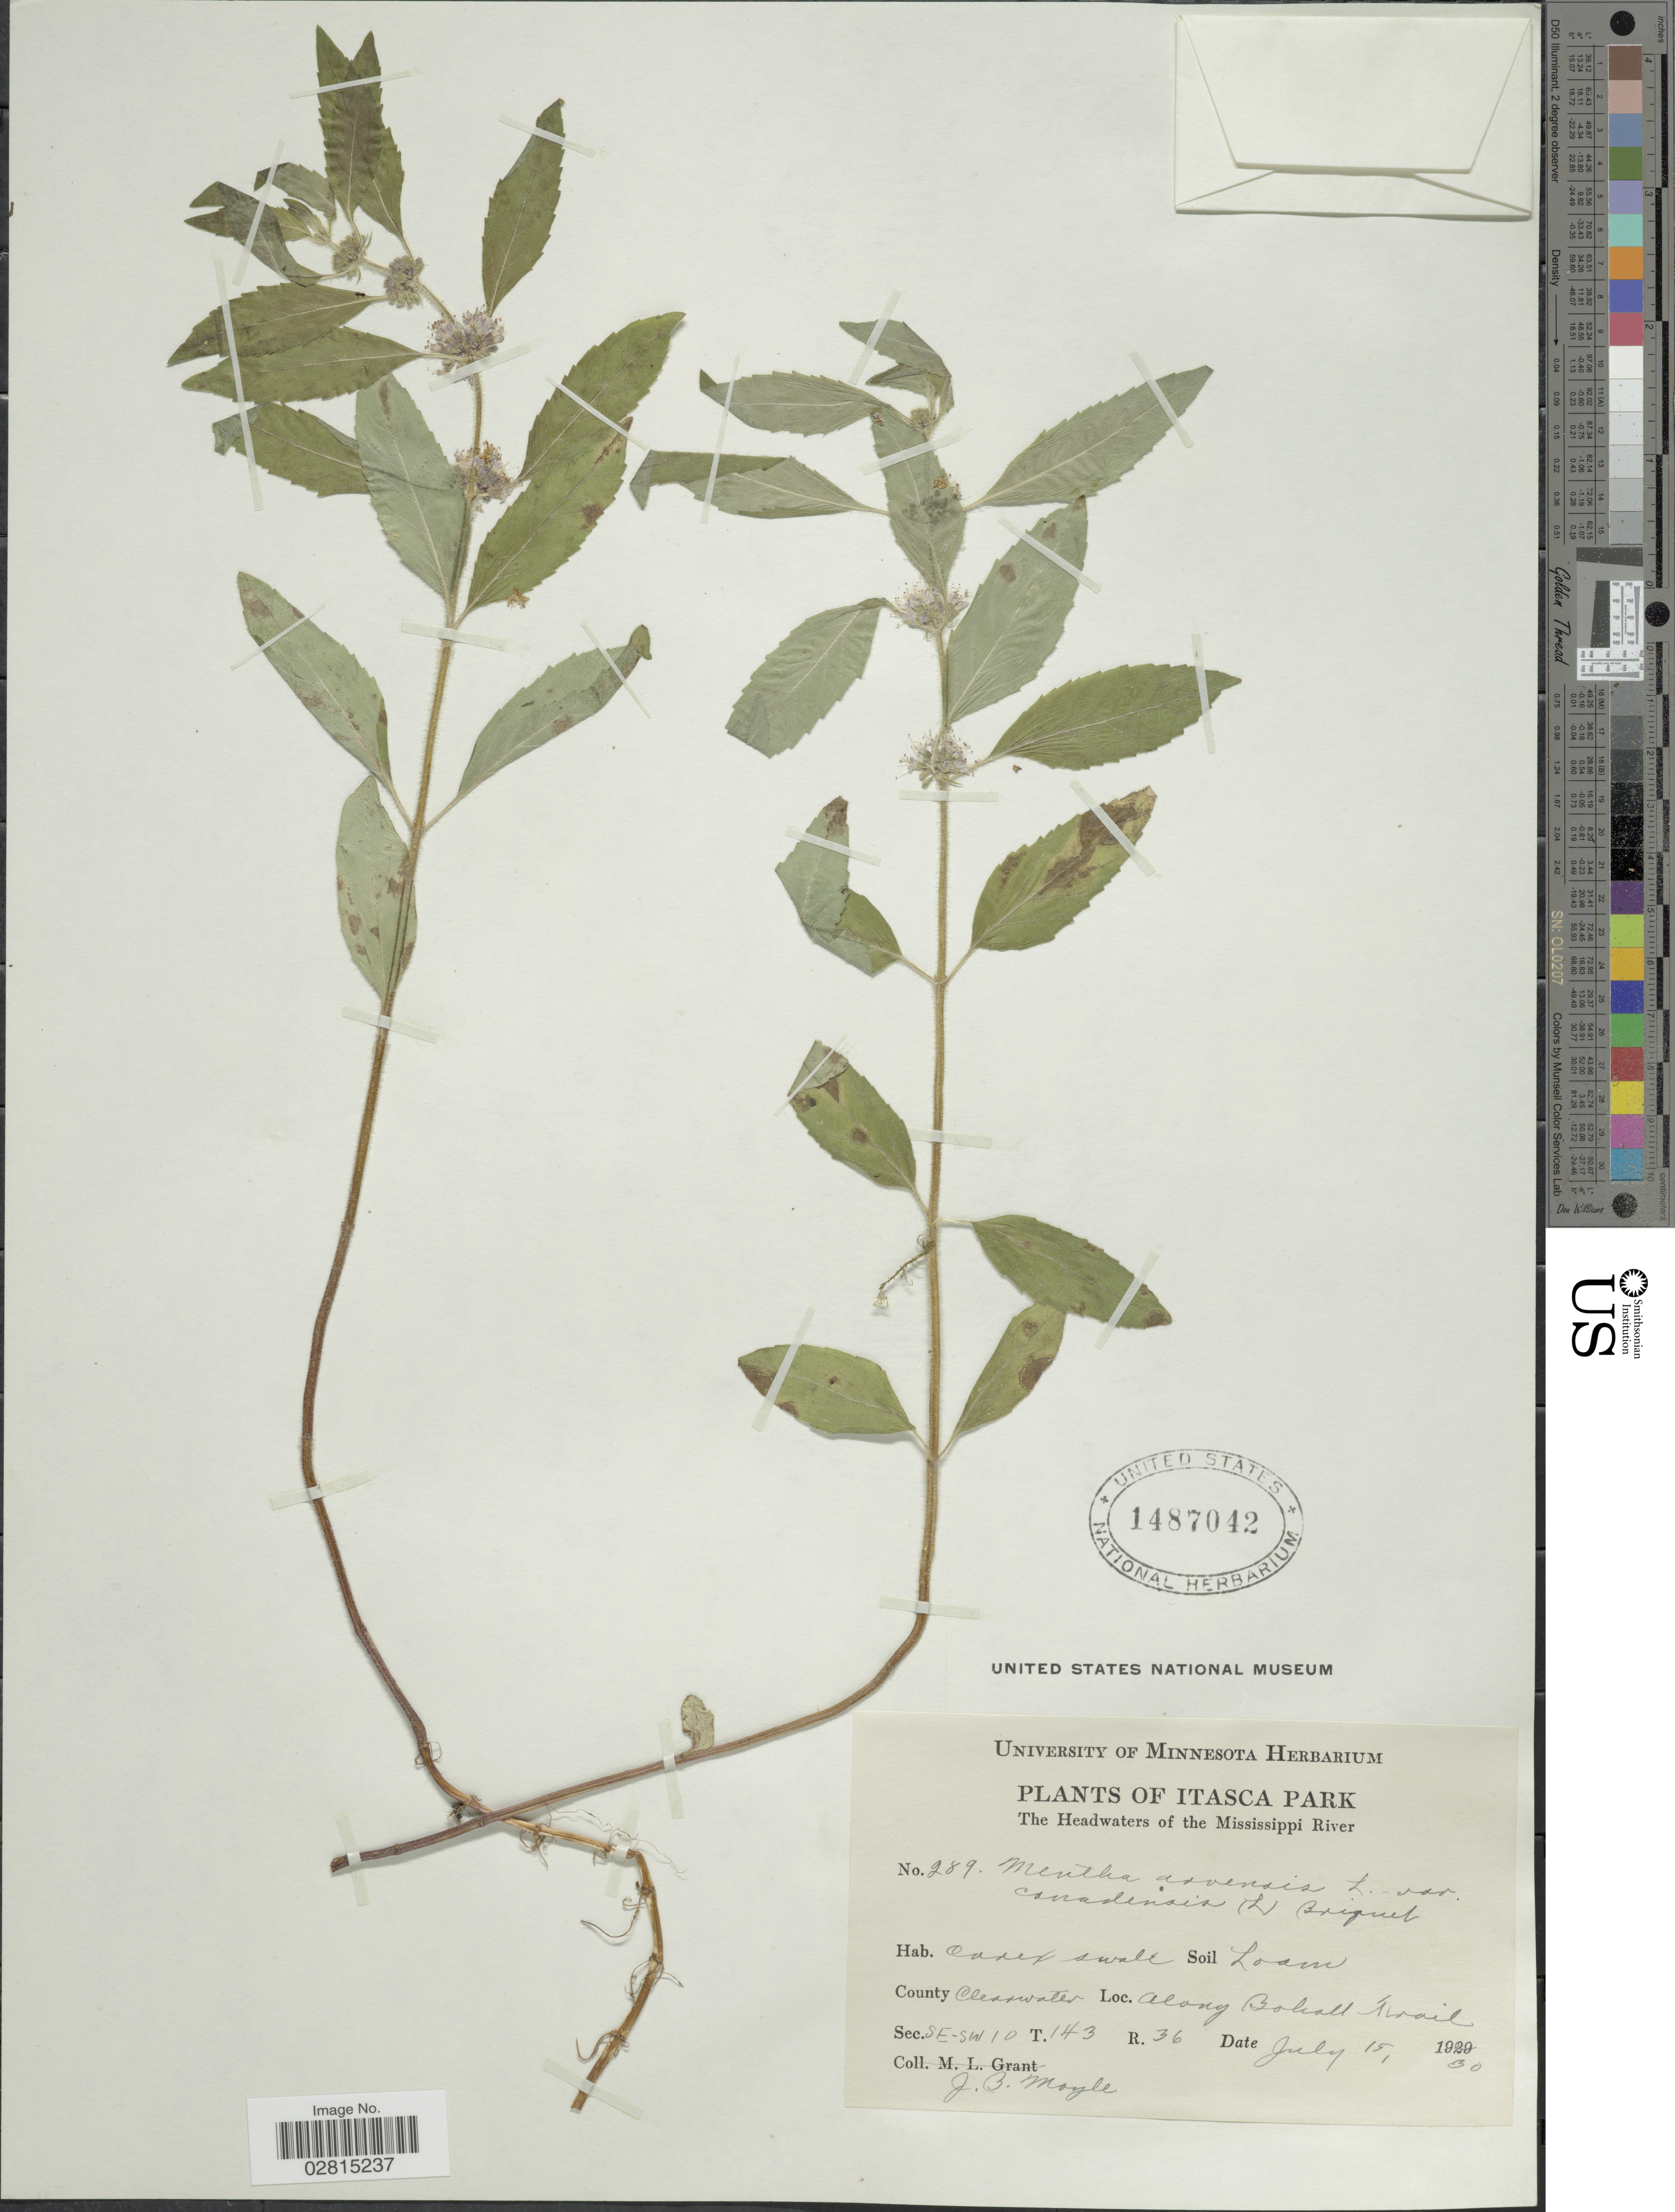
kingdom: Plantae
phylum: Tracheophyta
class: Magnoliopsida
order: Lamiales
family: Lamiaceae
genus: Mentha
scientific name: Mentha canadensis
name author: L.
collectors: J. Mogle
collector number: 289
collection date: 1930-07-15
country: United States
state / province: Minnesota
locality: Itasca Park, The Headwaters of the Mississippi River, County Clearwater, along Bohall Trail, Sec. SE-SW 10 T143 R36.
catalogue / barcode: US 1487042